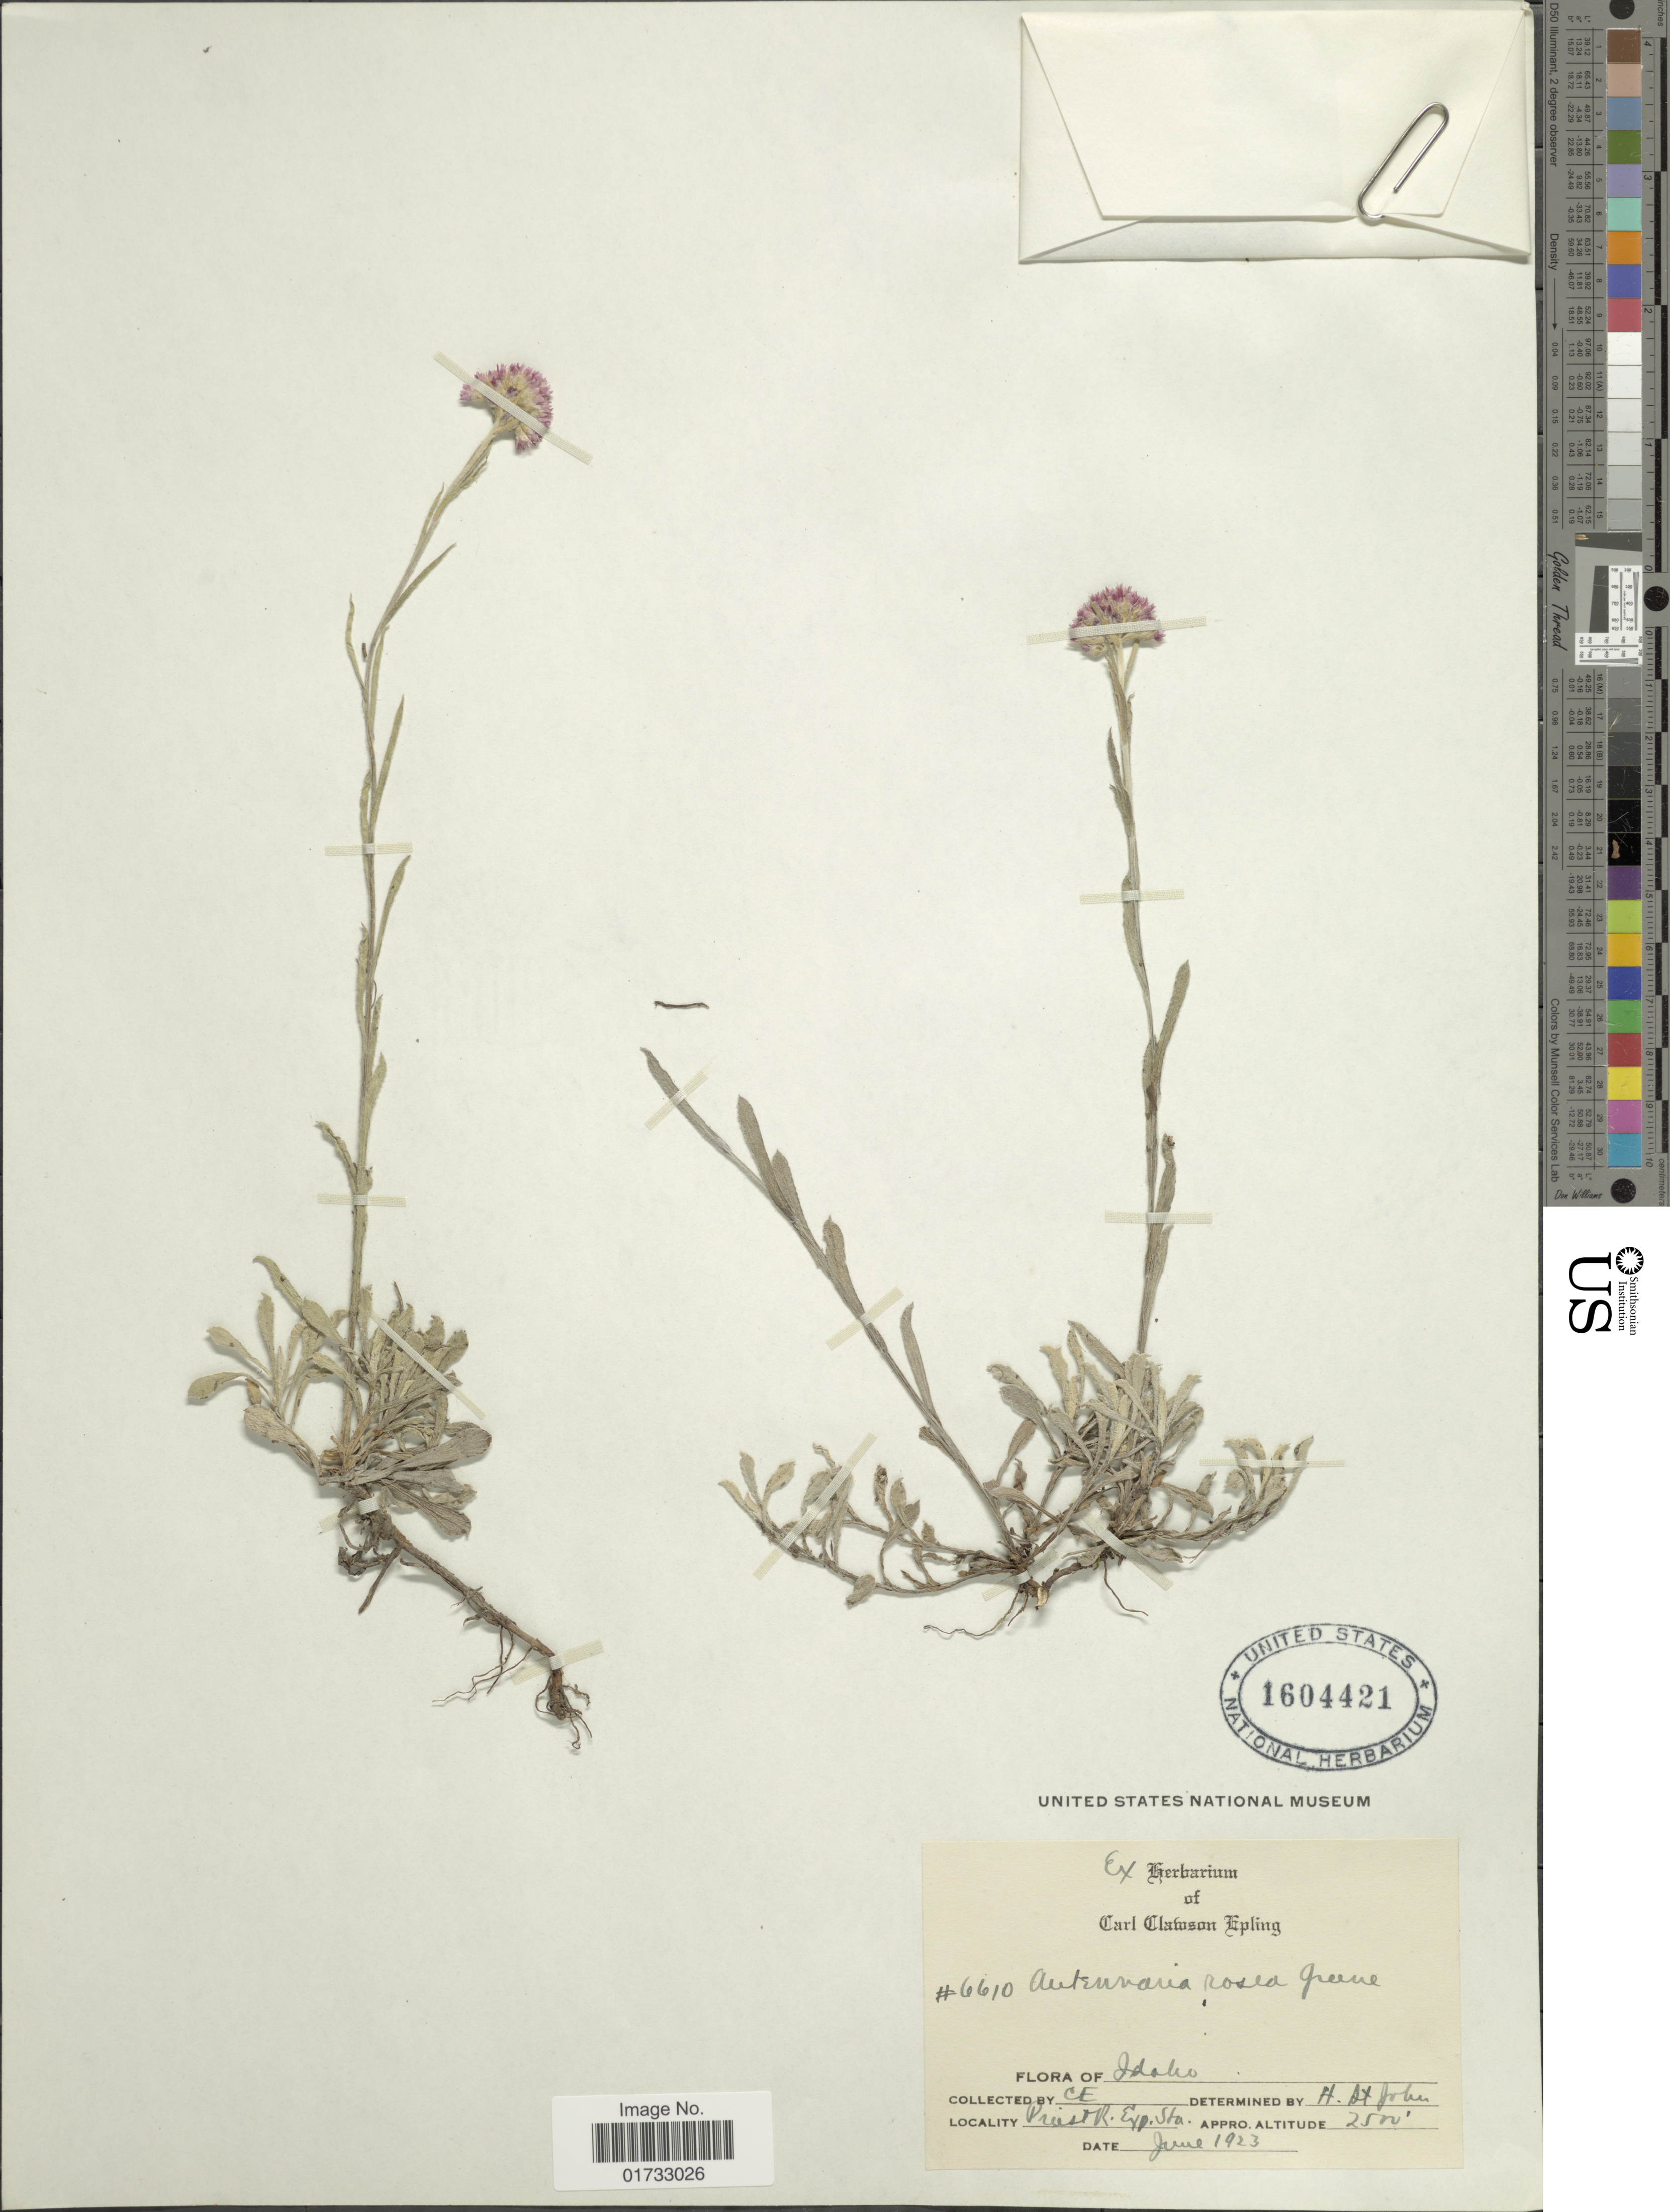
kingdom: Plantae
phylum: Tracheophyta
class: Magnoliopsida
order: Asterales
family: Asteraceae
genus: Antennaria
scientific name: Antennaria rosea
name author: Greene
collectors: C. C. Epling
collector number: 6610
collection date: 1923-06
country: United States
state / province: Idaho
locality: Priest R. Exp. Sta.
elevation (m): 762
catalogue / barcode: US 1604421